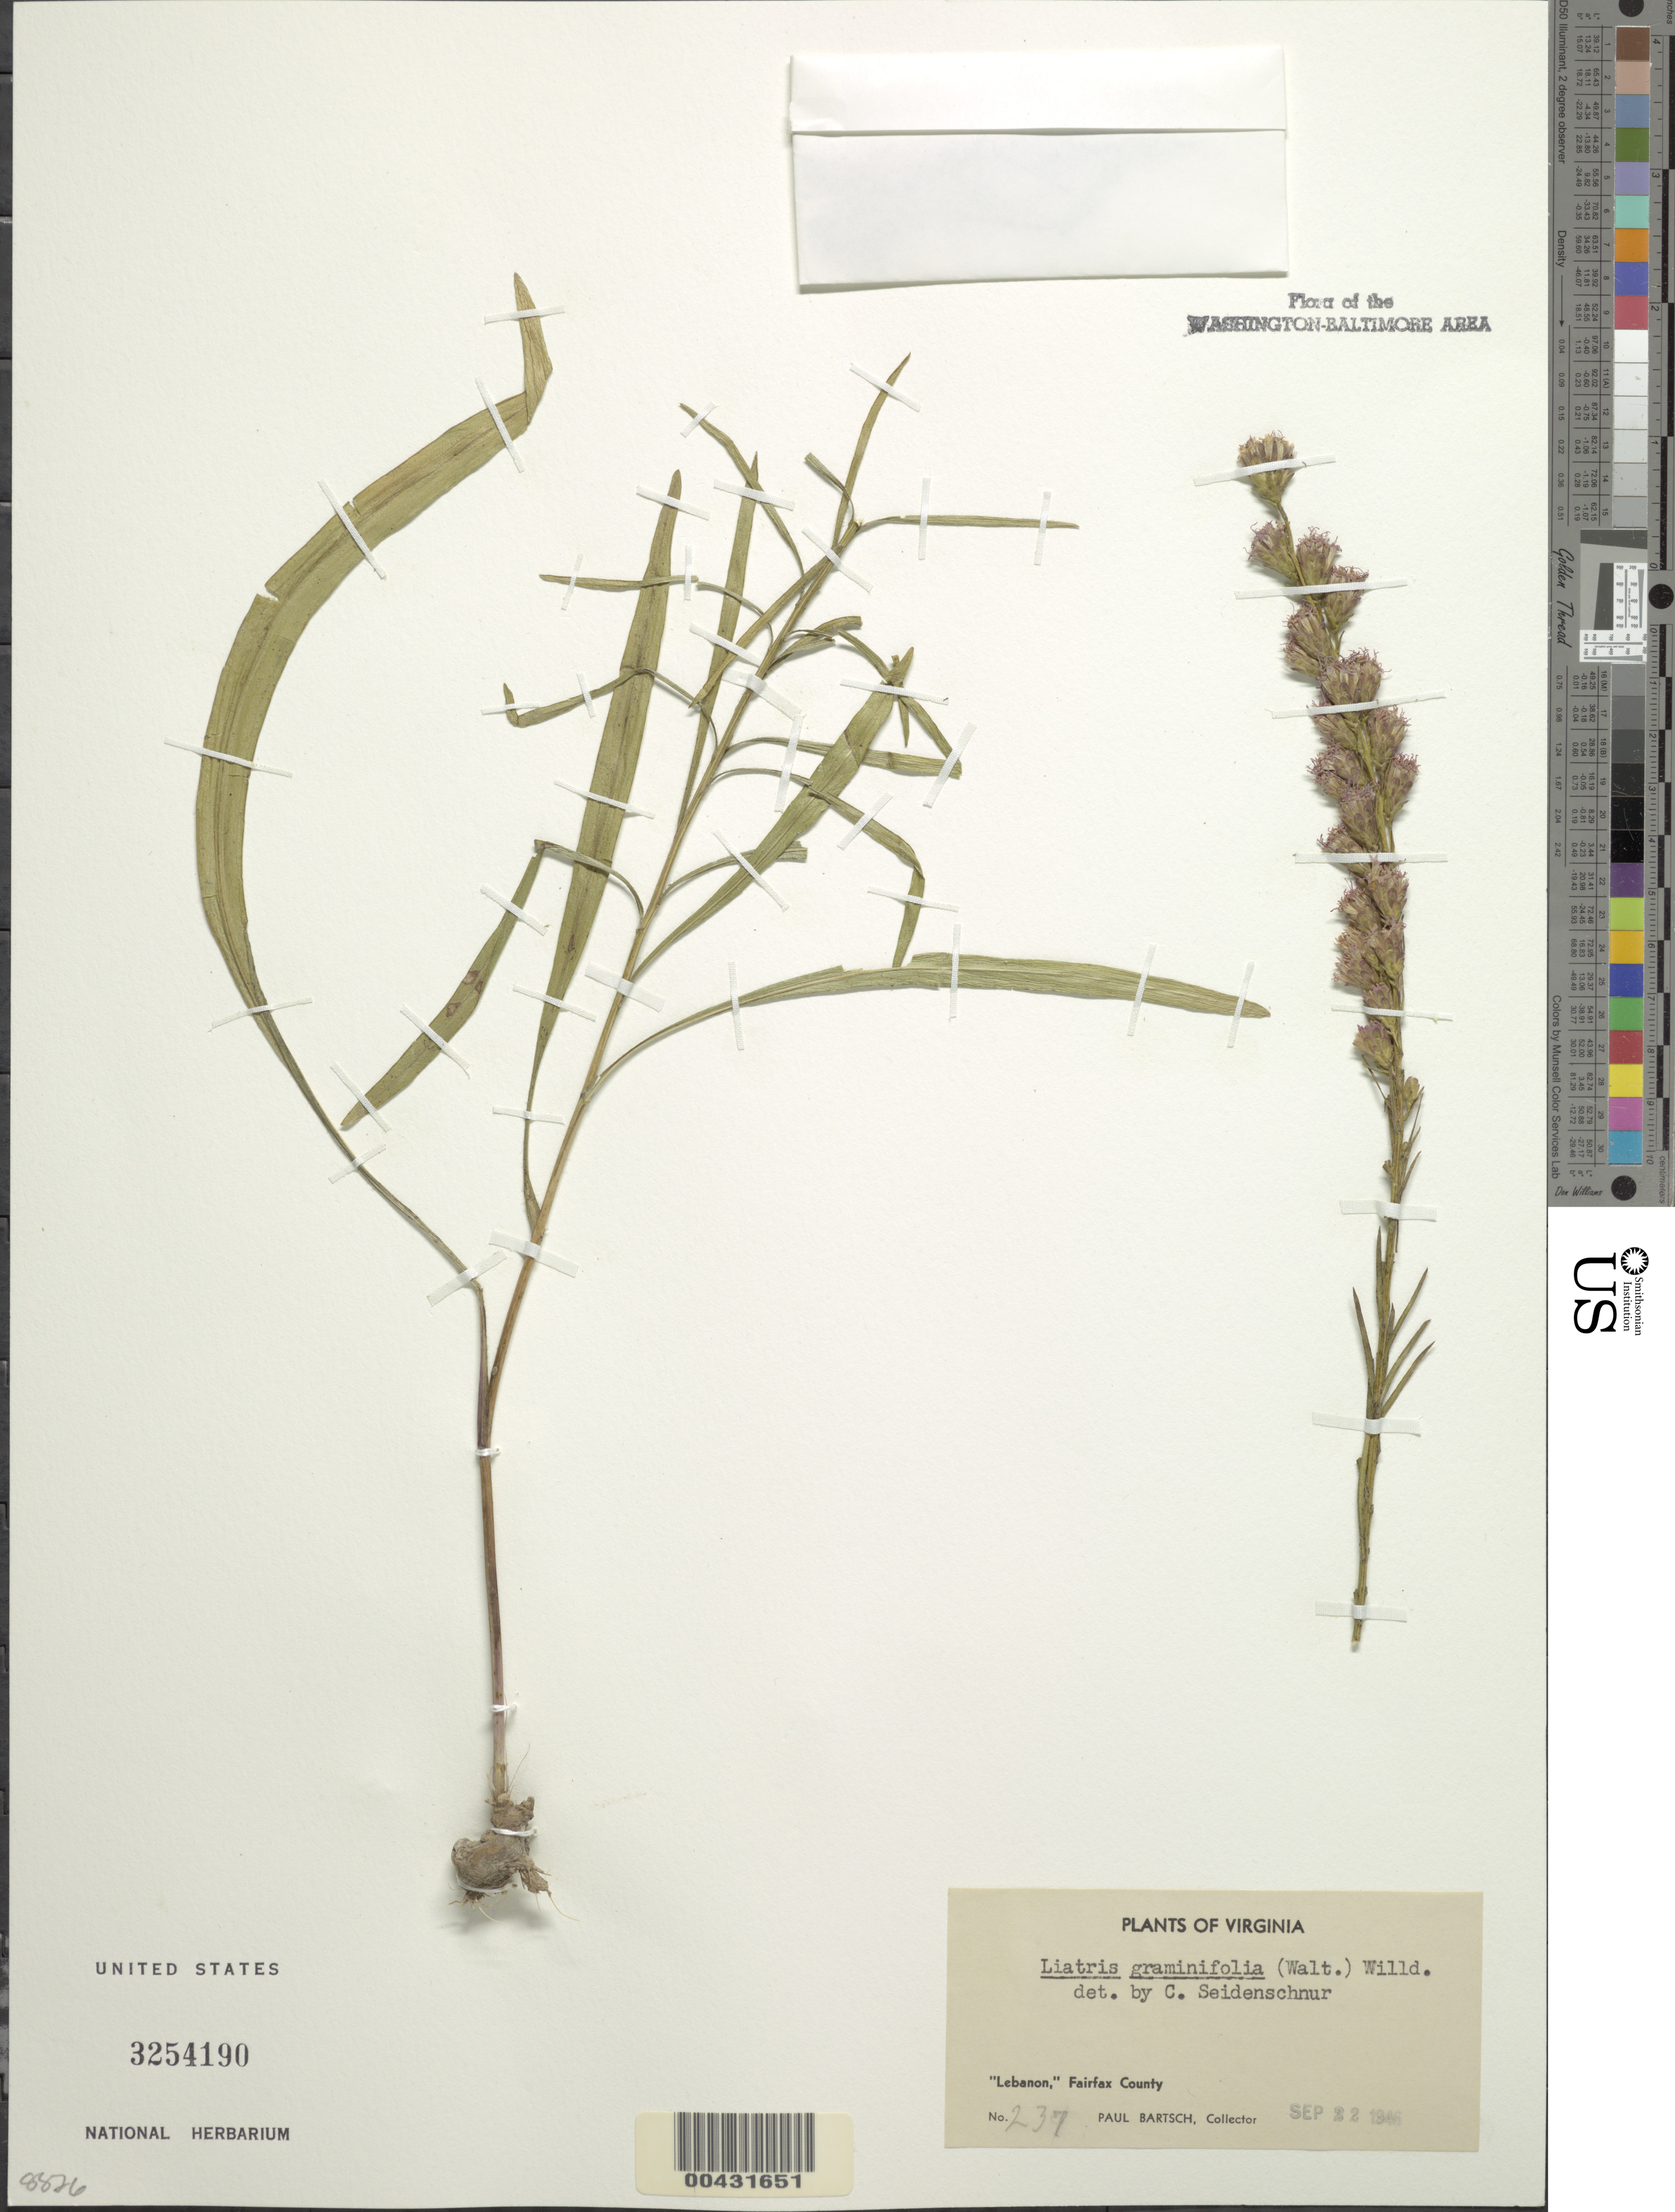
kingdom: Plantae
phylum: Tracheophyta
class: Magnoliopsida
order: Asterales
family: Asteraceae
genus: Liatris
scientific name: Liatris pilosa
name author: (Aiton) Willd.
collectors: P. Bartsch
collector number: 237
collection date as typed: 22 Sep 1946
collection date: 1946-09-22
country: United States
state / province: Virginia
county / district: Fairfax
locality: Lebanon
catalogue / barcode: US 3254190